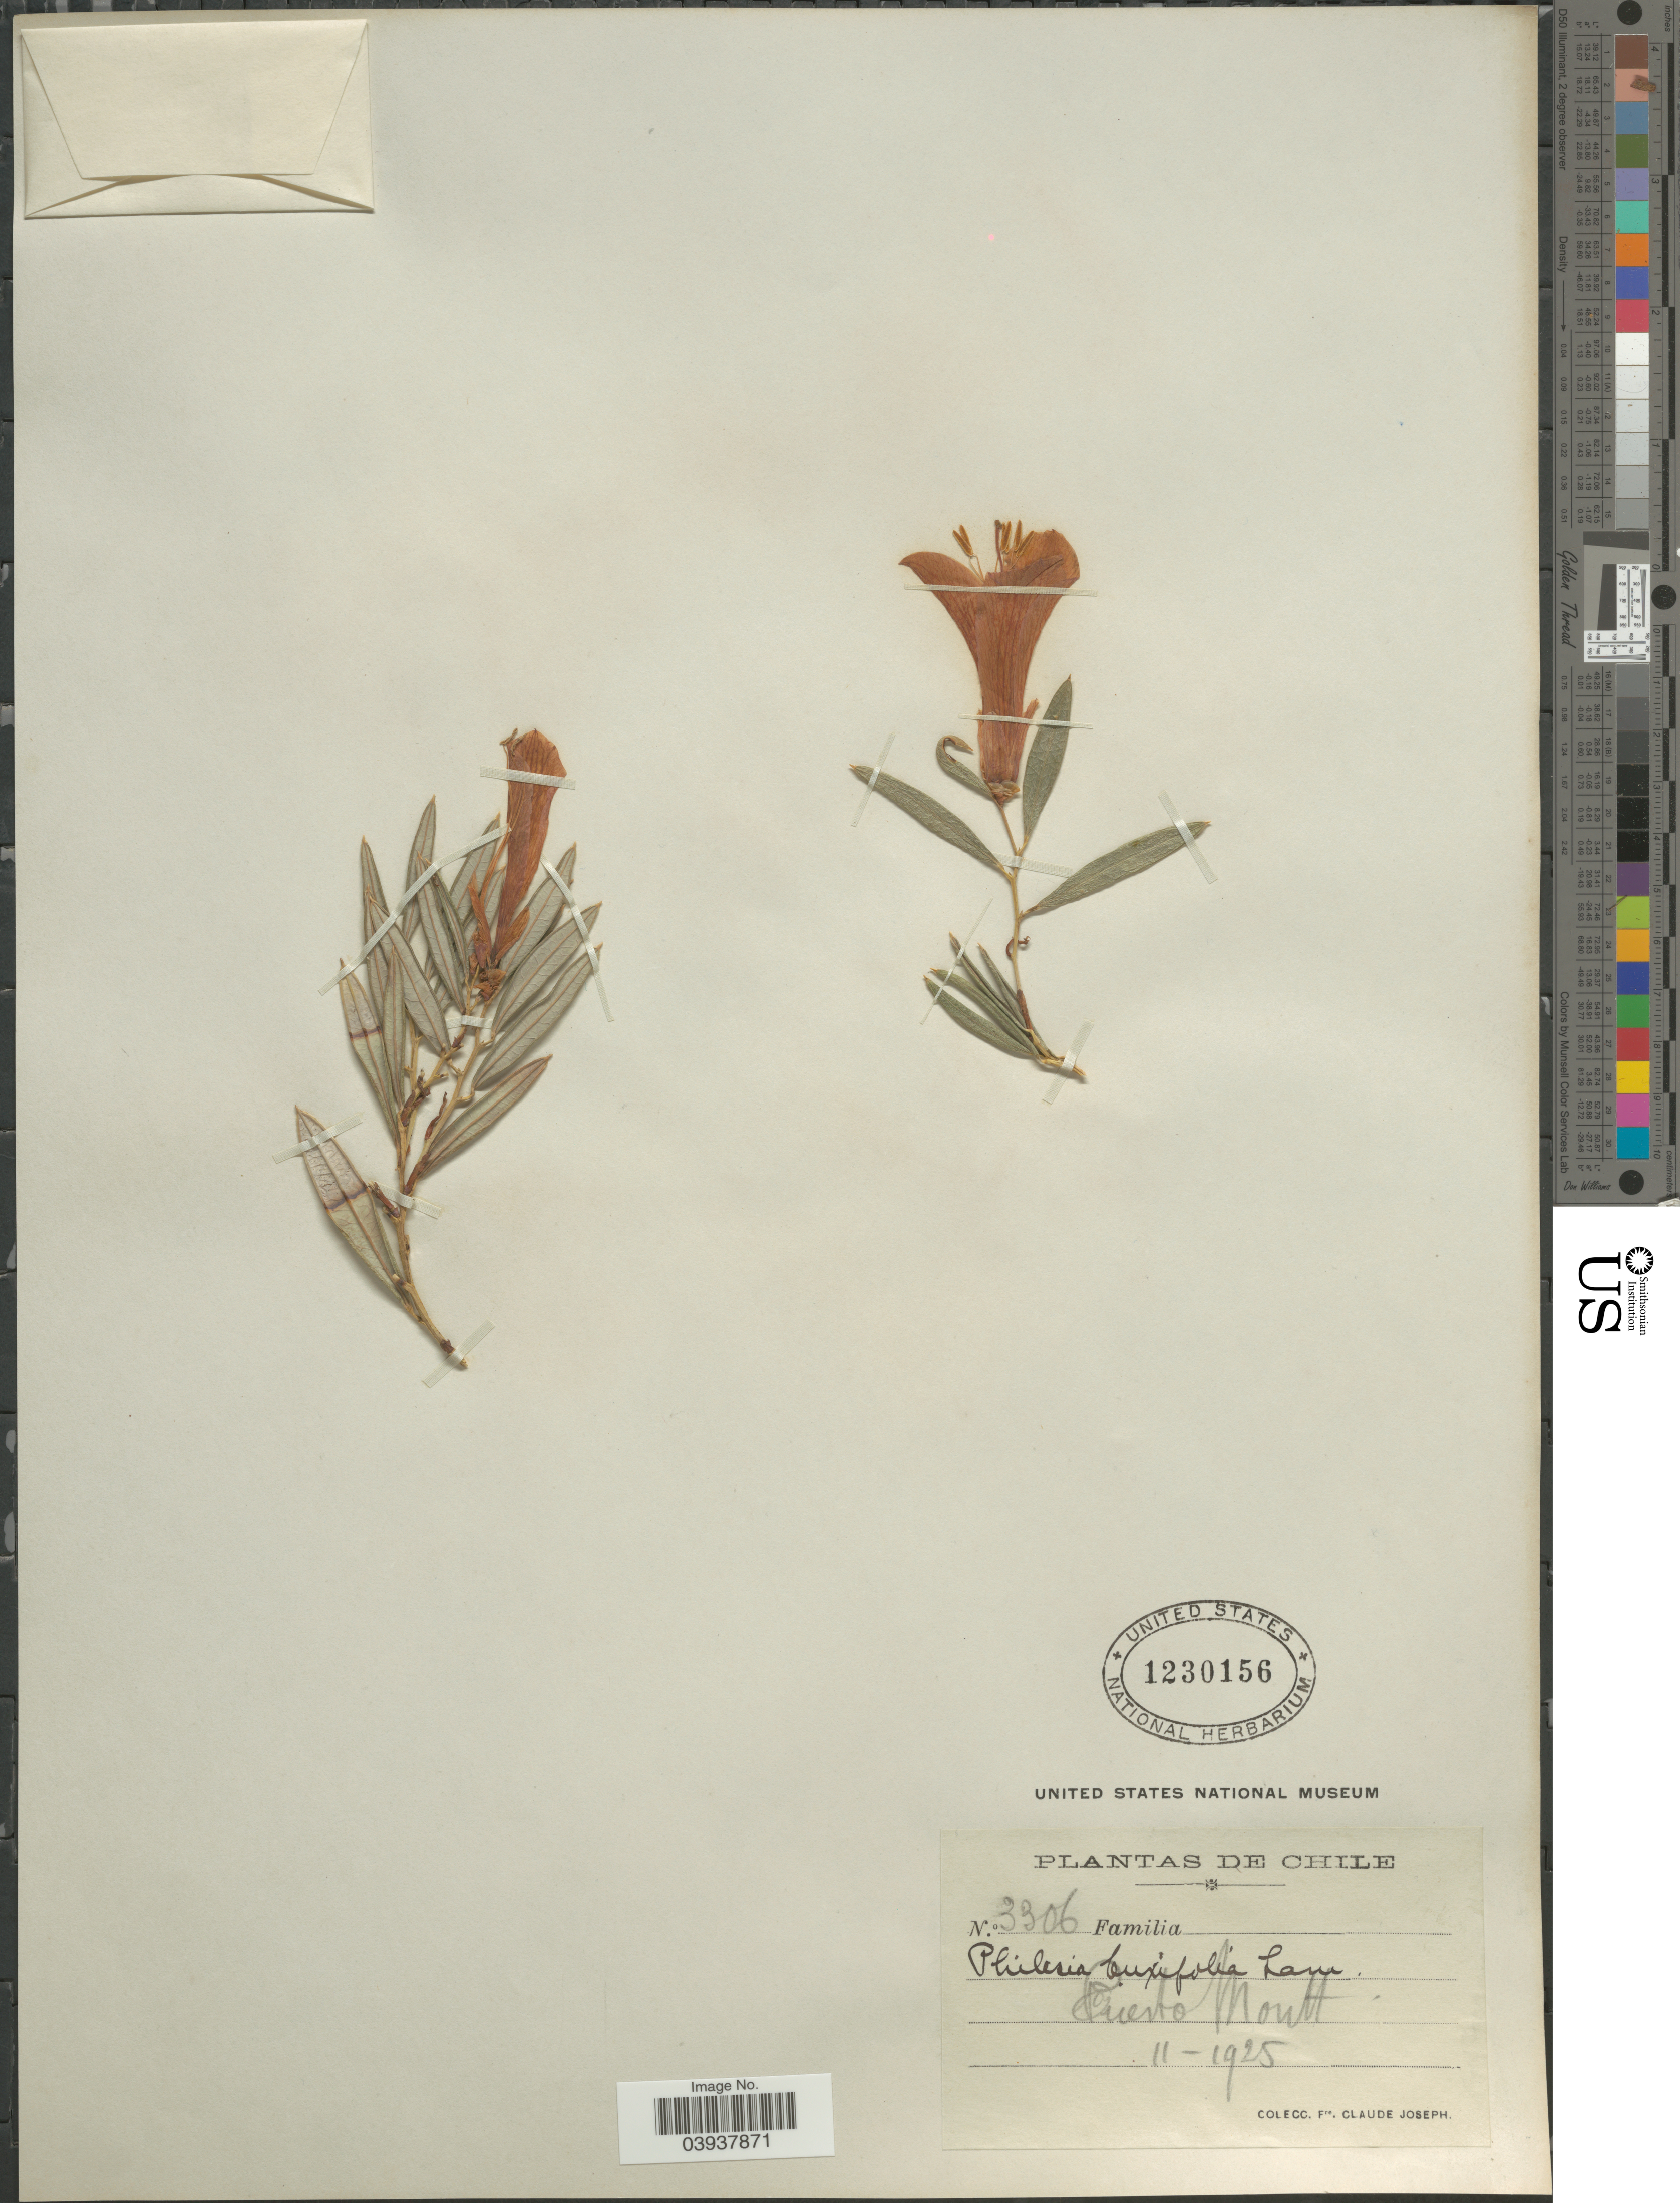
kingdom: Plantae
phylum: Tracheophyta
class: Liliopsida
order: Liliales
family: Philesiaceae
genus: Philesia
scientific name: Philesia buxifolia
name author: Poir.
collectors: Bro. Claude-Joseph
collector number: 3306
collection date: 1925-11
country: Chile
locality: Puerto Montt.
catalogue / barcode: US 1230156